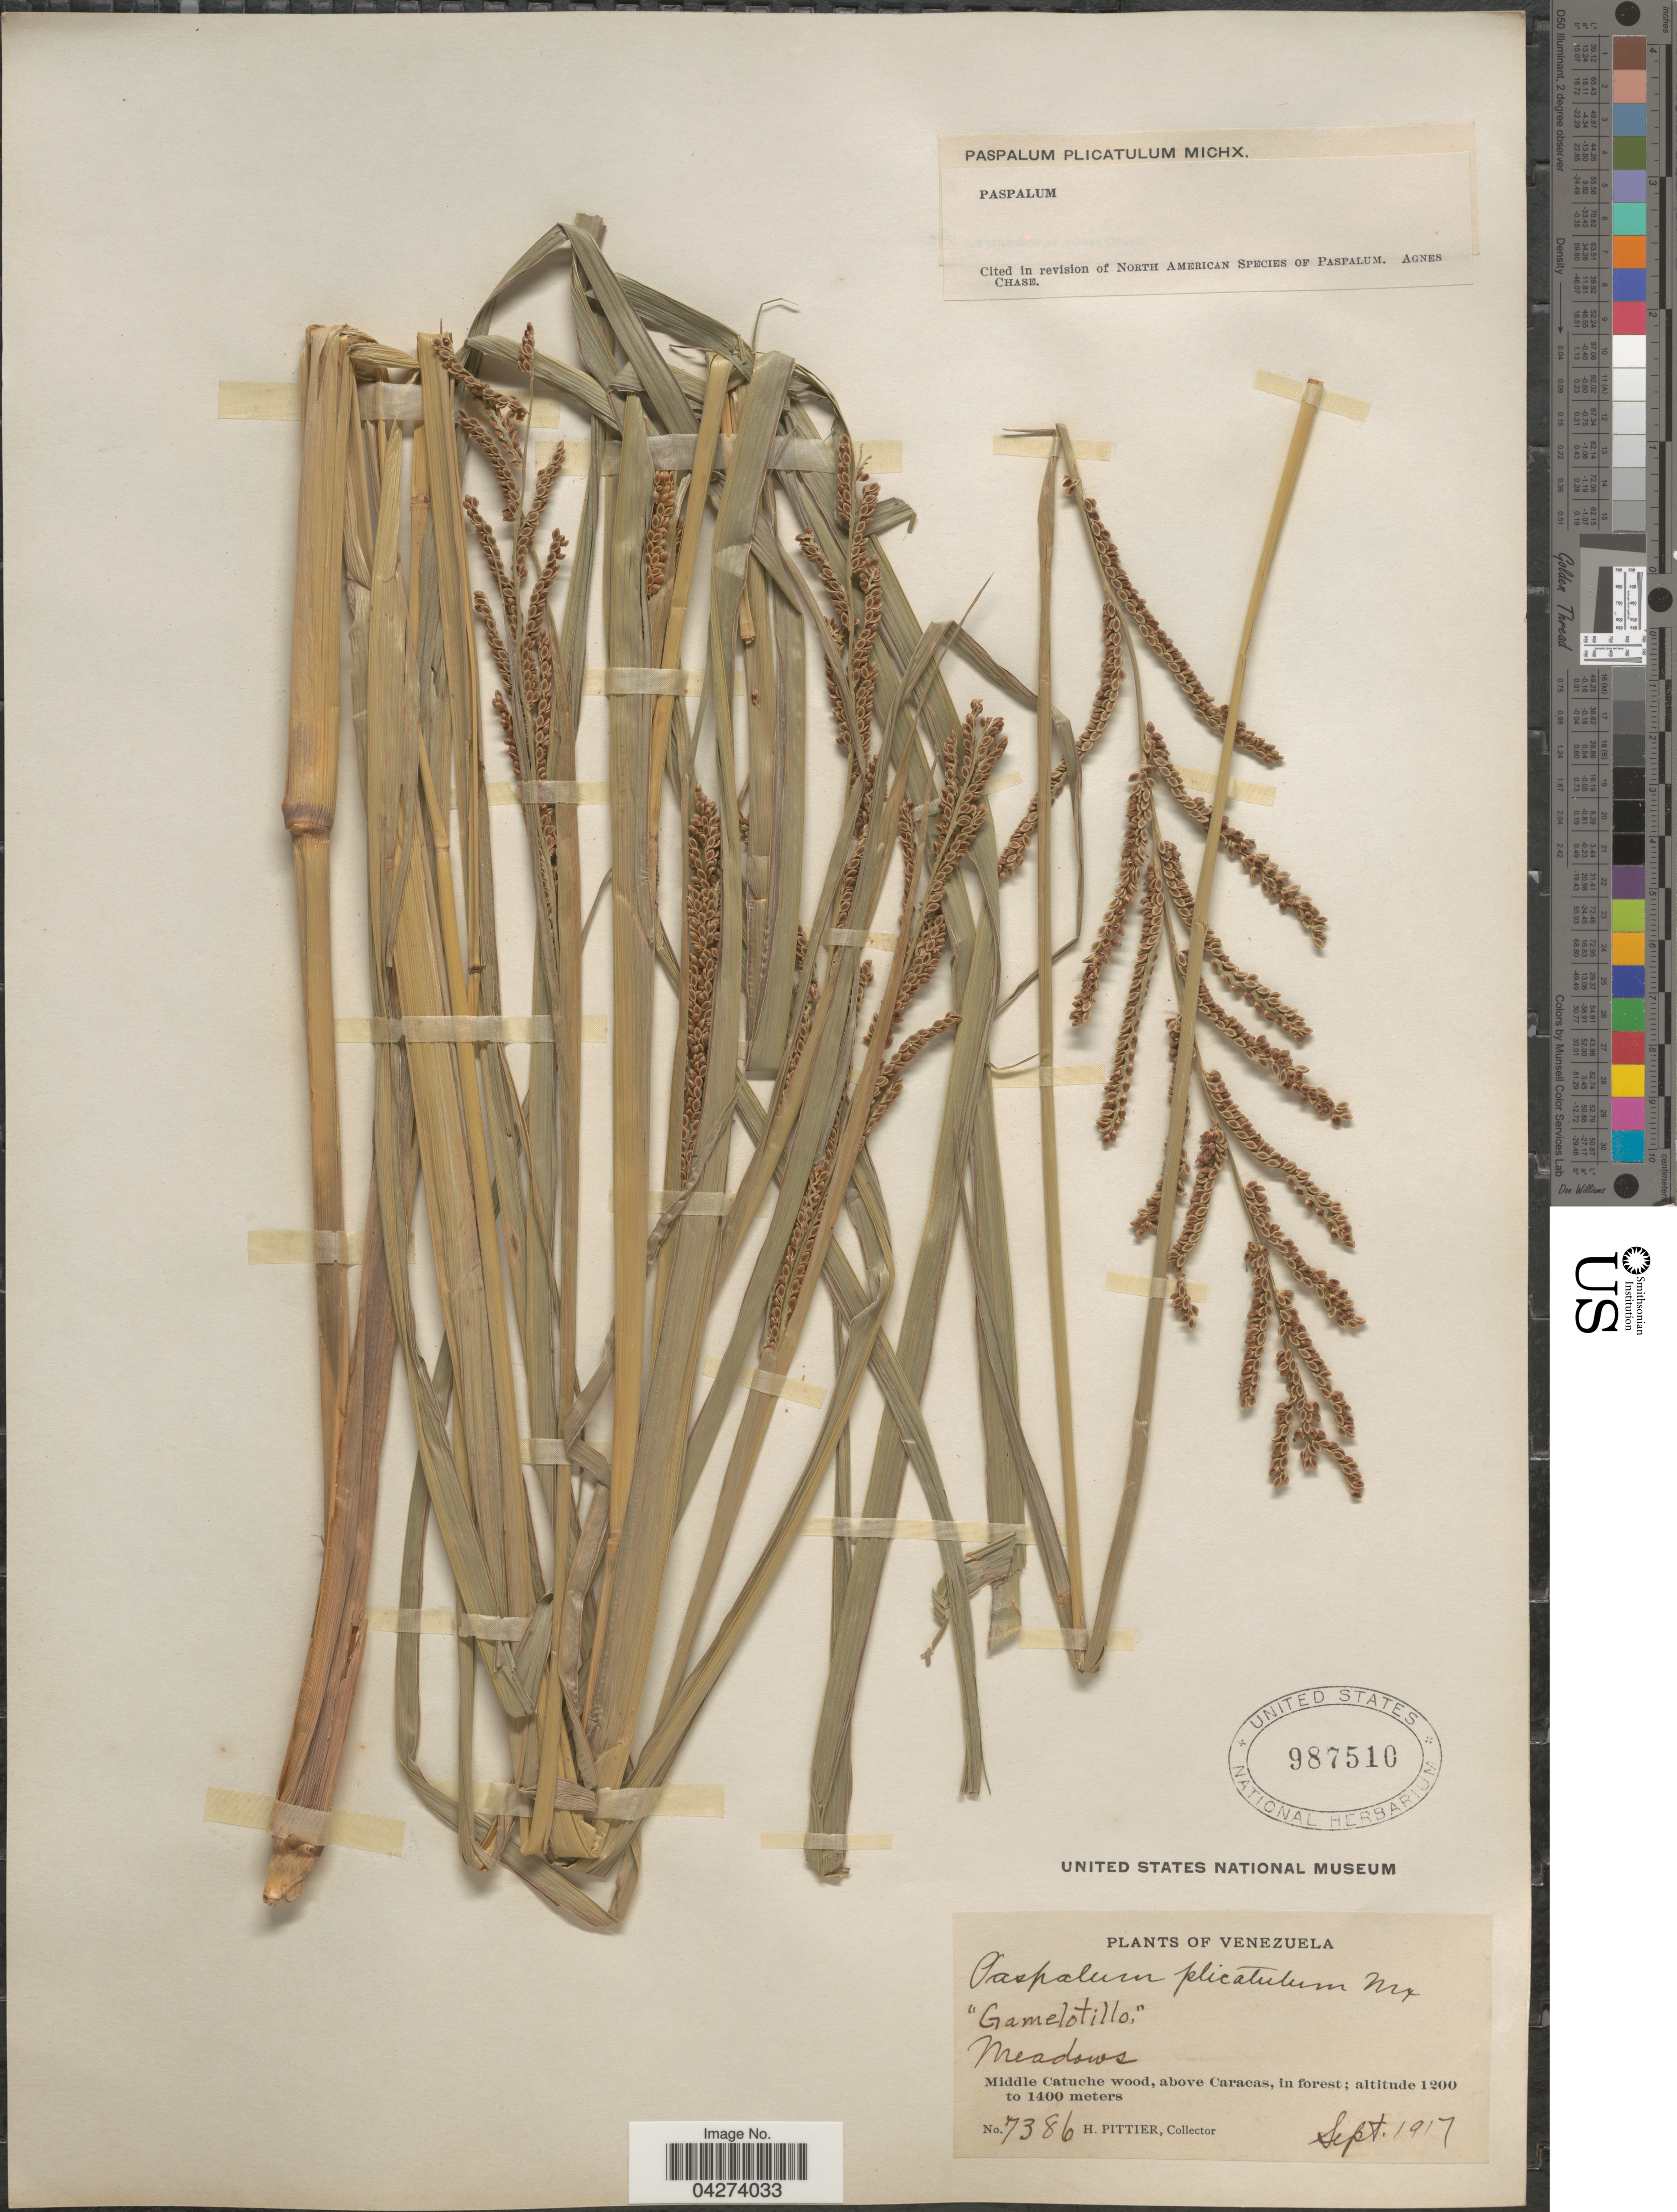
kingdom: Plantae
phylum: Tracheophyta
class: Liliopsida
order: Poales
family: Poaceae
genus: Paspalum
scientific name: Paspalum plicatulum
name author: Michx.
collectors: H. F. Pittier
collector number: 7386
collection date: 1917-09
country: Venezuela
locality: Middle Catuche wood, above Caracas.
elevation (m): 1200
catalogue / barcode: US 987510